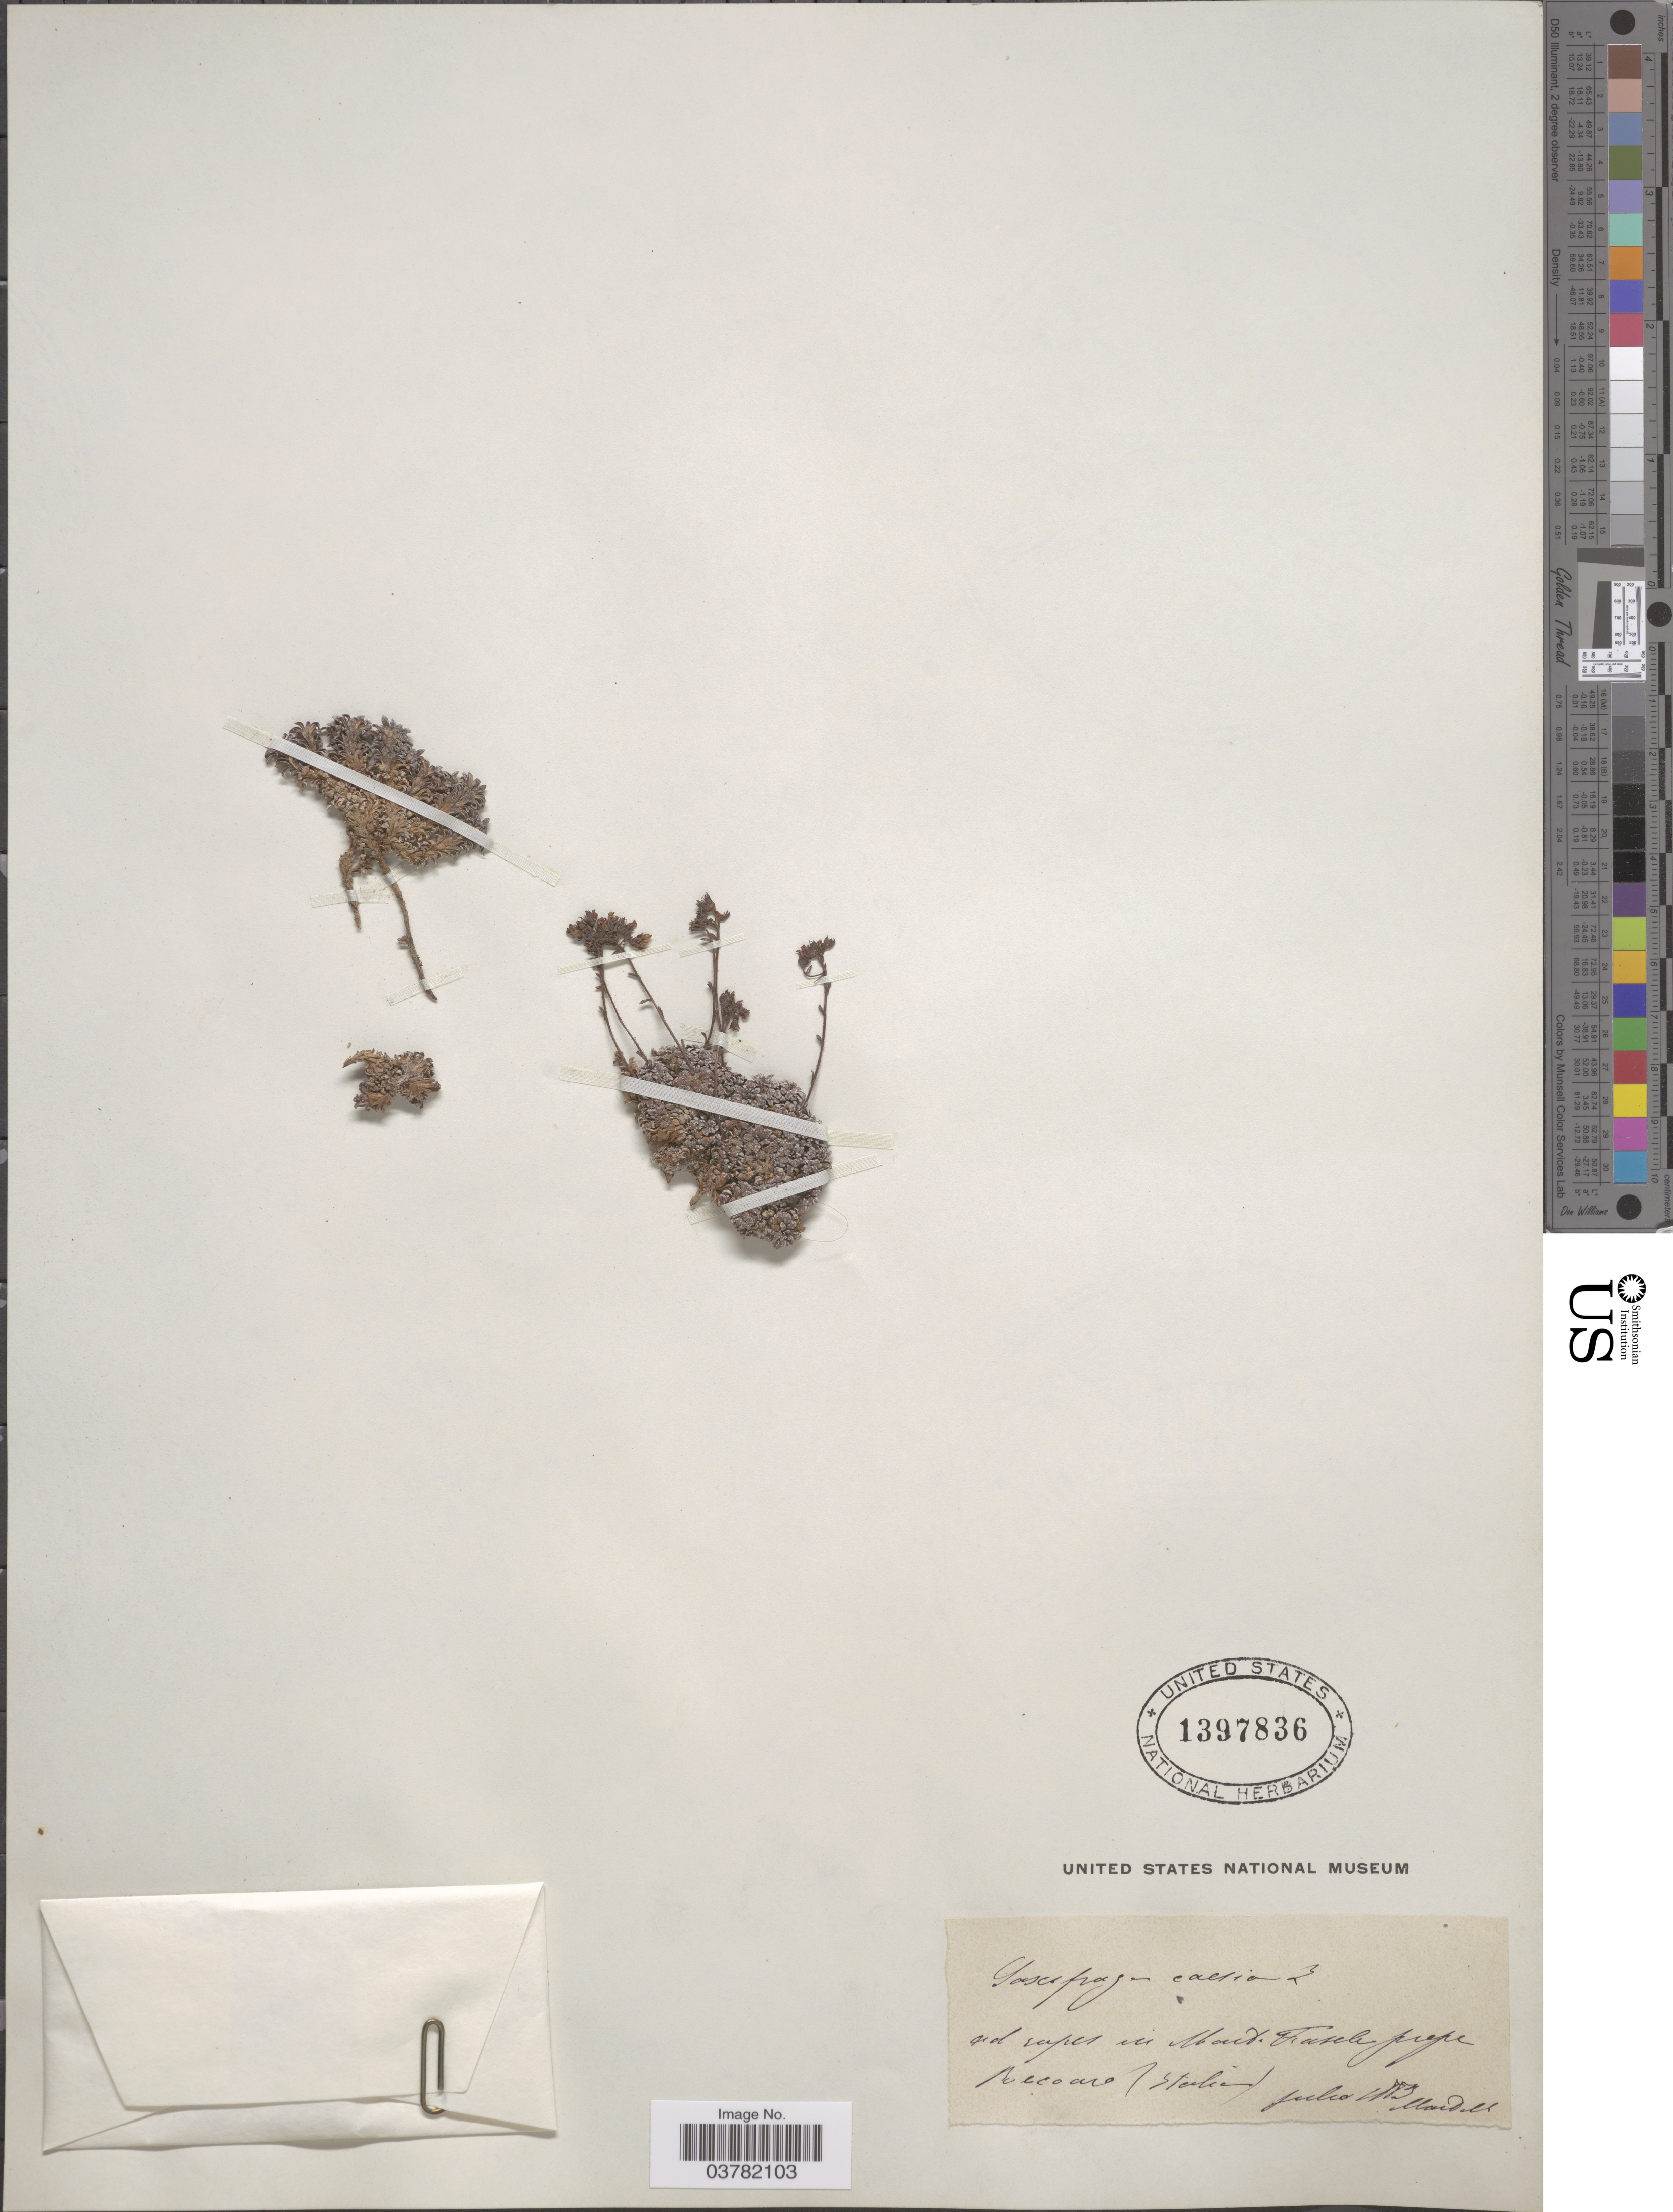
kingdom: Plantae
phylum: Tracheophyta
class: Magnoliopsida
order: Saxifragales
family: Saxifragaceae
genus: Saxifraga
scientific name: Saxifraga caesia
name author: L.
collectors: -. Mardell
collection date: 1883-07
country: Italy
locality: Ad rupes in [illegible text] prope Recoaro (Italien).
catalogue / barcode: US 1397836